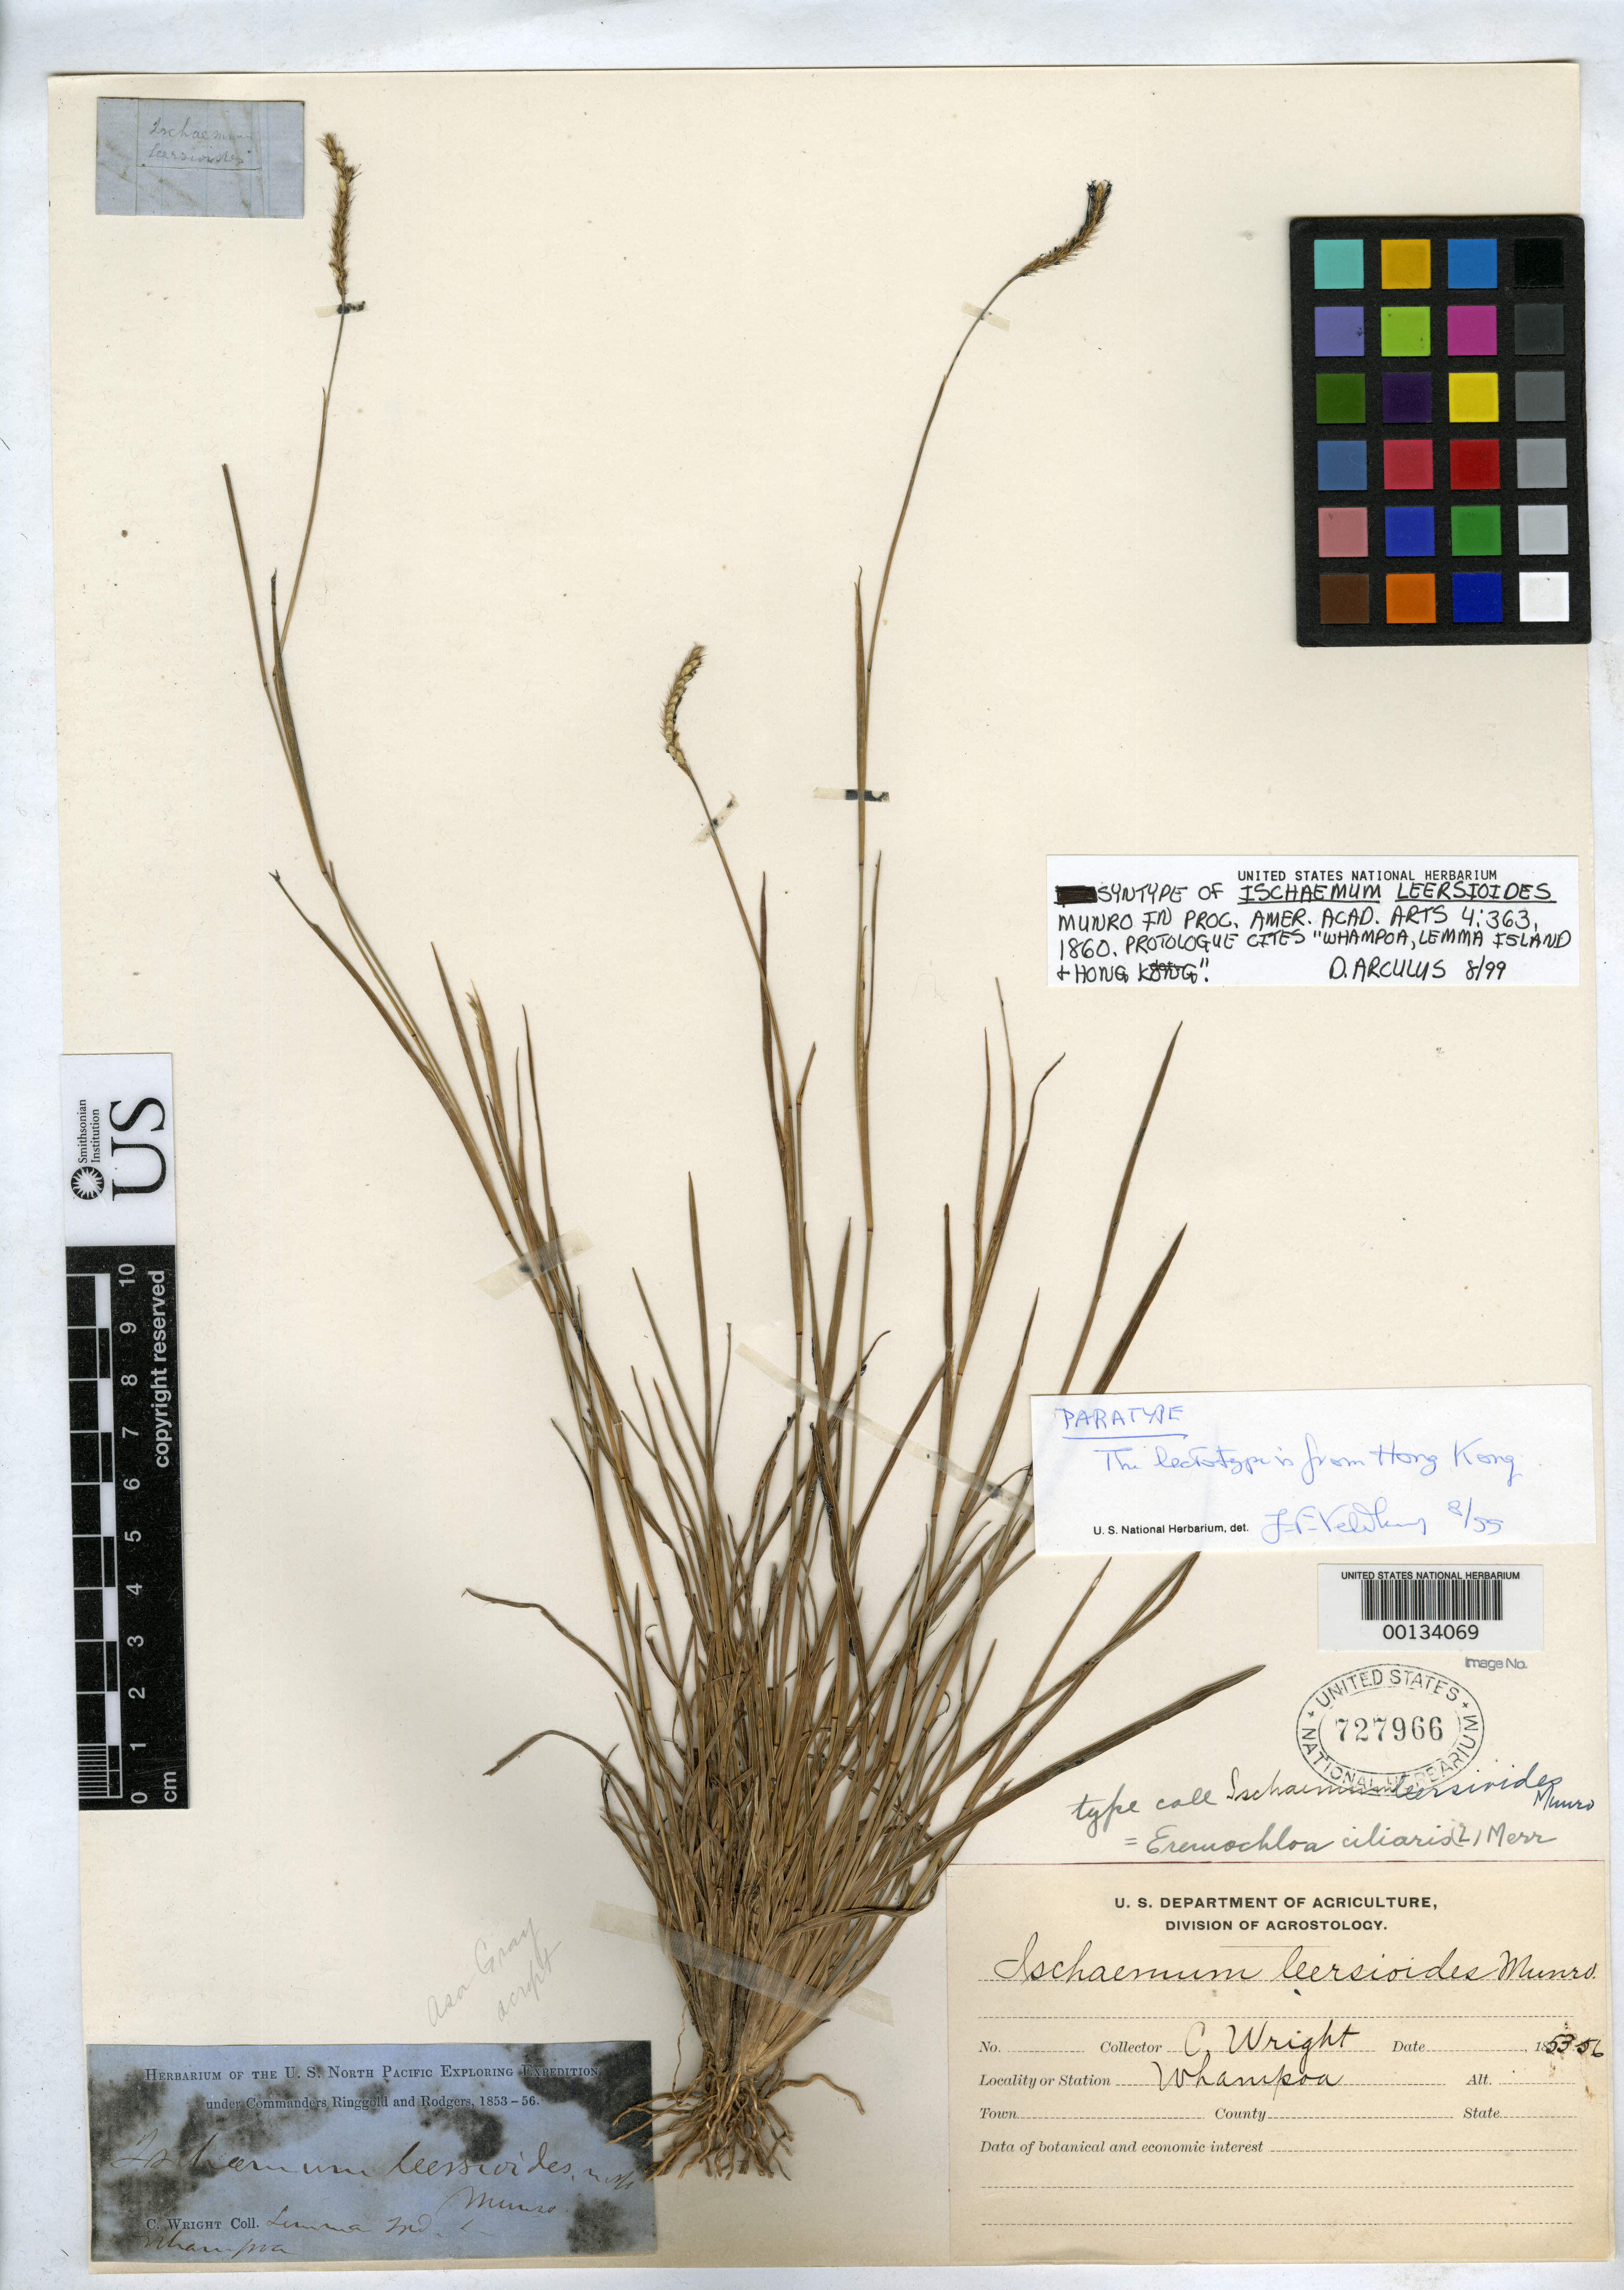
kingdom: Plantae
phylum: Tracheophyta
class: Liliopsida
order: Poales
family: Poaceae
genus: Ischaemum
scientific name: Ischaemum leersioides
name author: Munro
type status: Isosyntype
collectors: C. Wright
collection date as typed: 1853 to -- --- 1856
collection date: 1853/1856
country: China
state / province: Jiangsu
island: Lemma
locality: Whampoa.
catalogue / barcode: US 727966